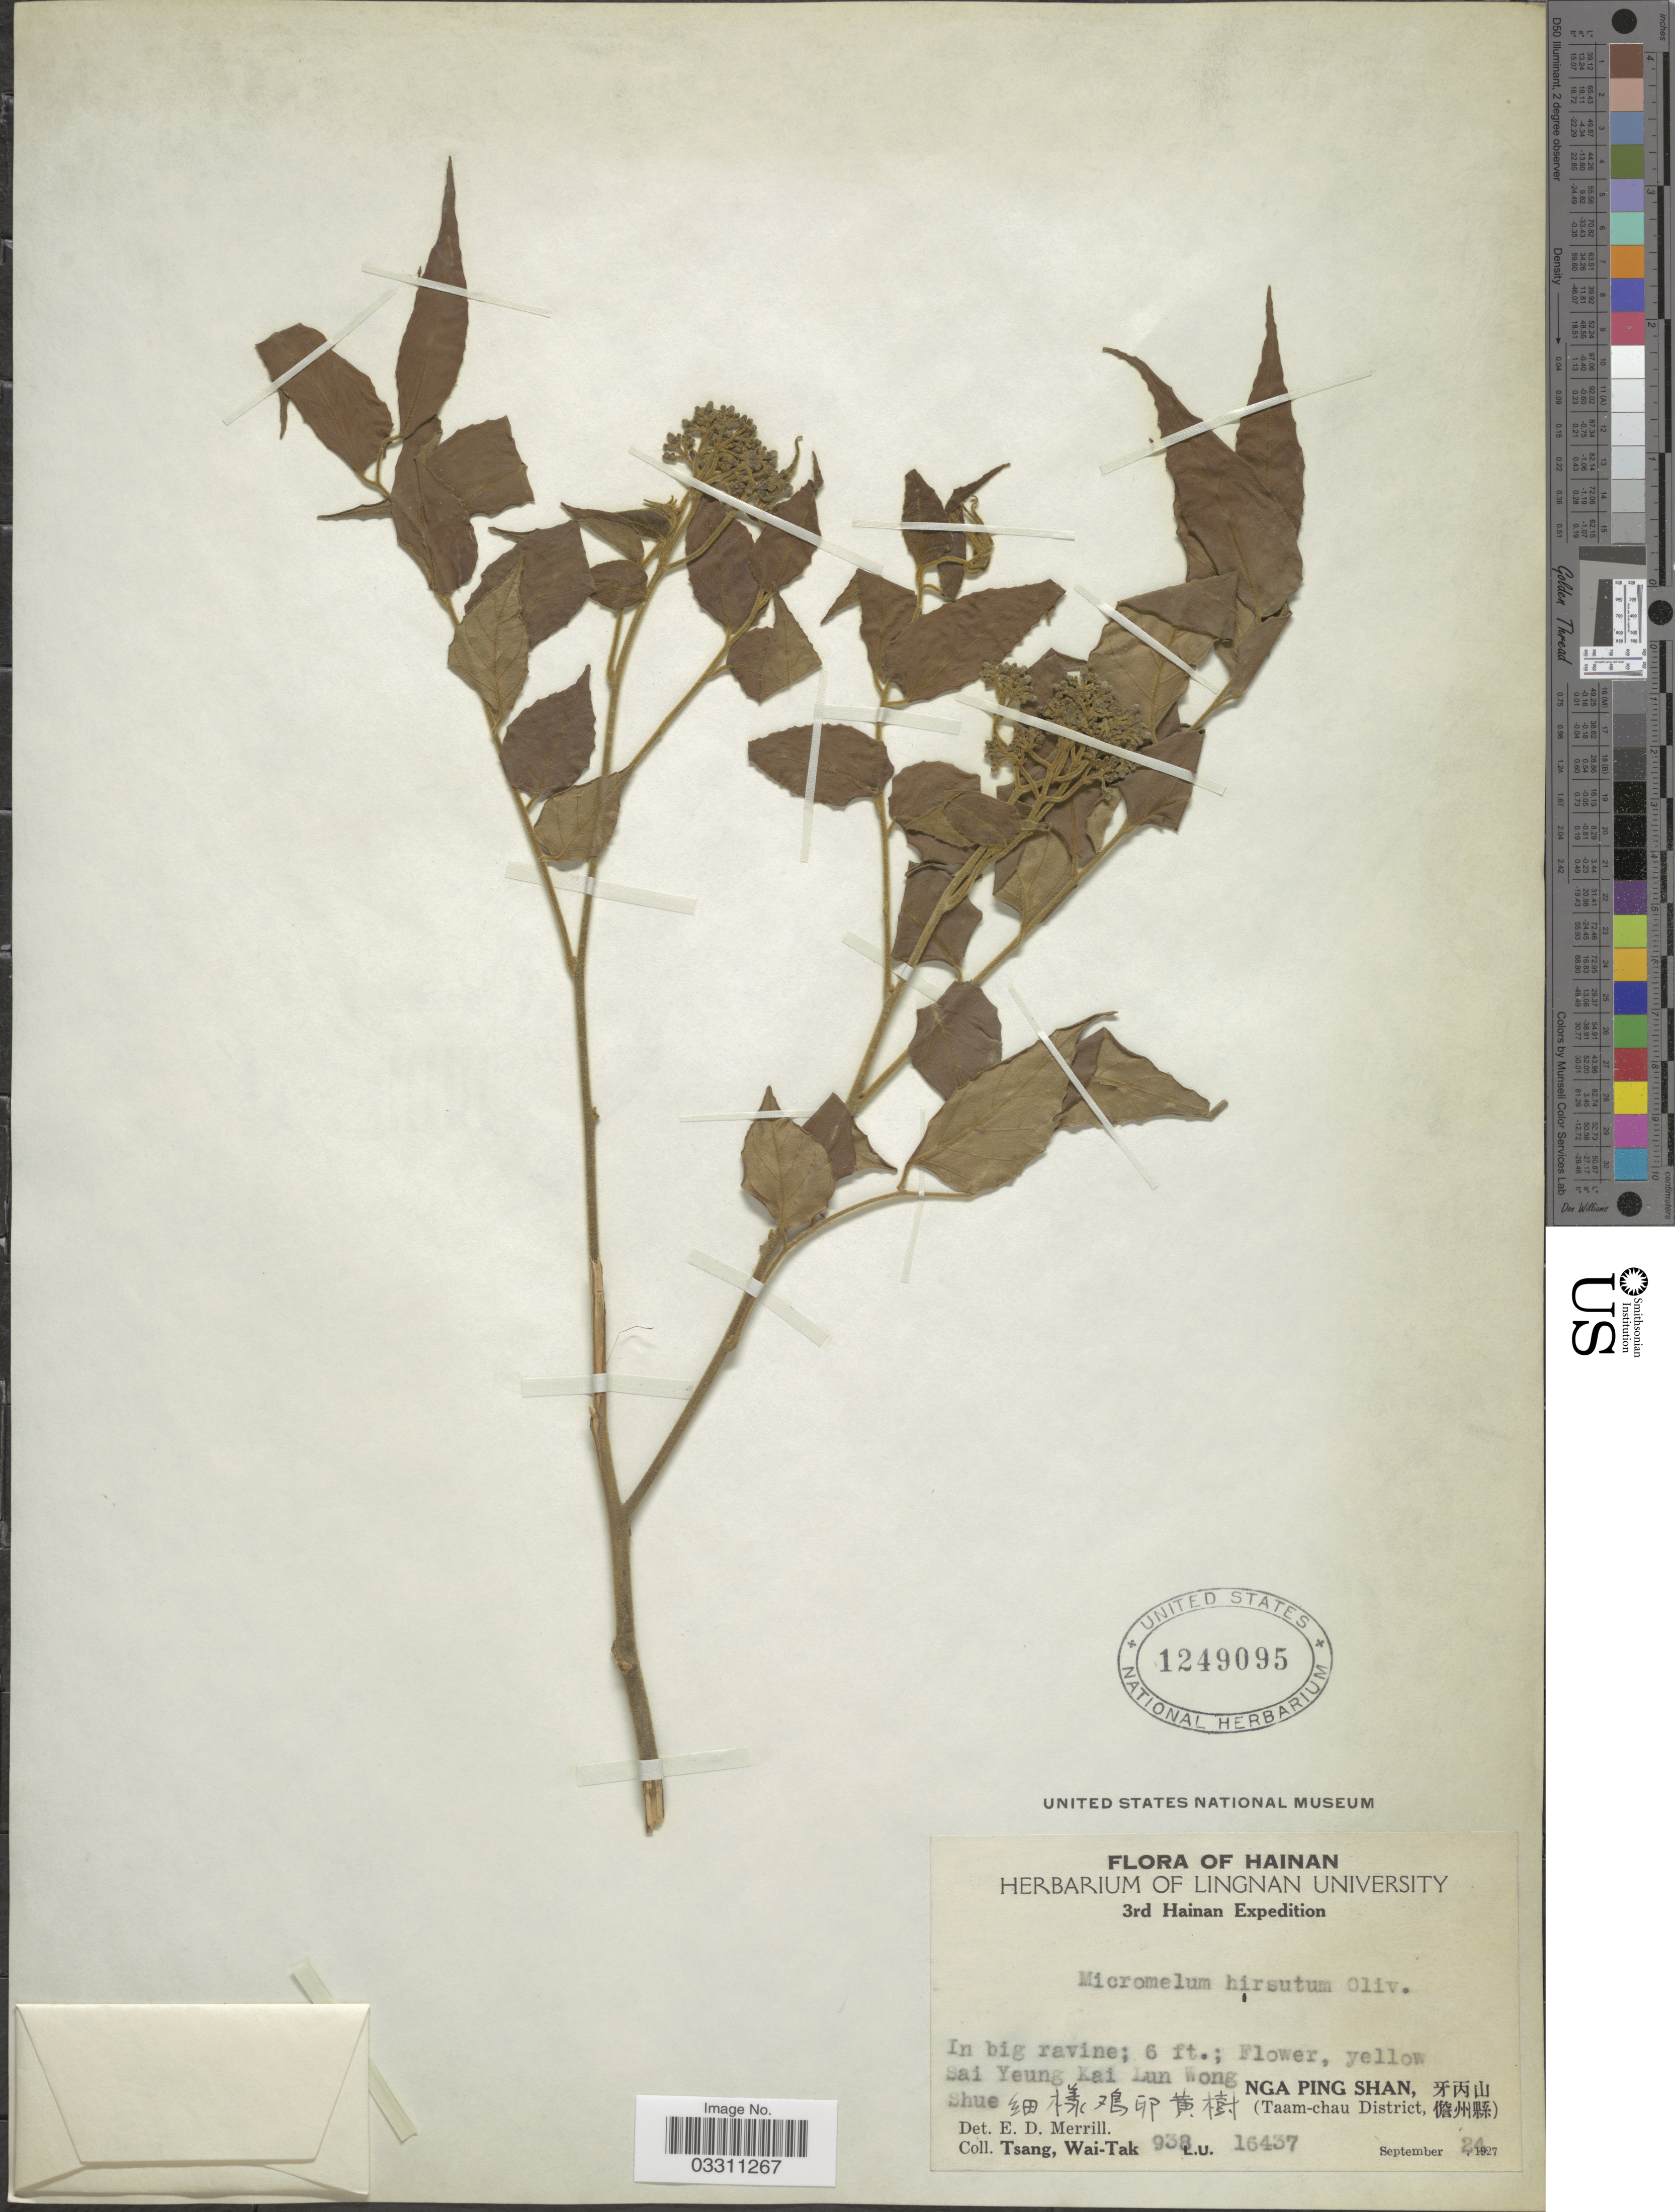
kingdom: Plantae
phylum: Tracheophyta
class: Magnoliopsida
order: Sapindales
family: Rutaceae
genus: Micromelum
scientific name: Micromelum hirsutum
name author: Oliv.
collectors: W. T. Tsang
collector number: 938L.U.16437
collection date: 1927-09-24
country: China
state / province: Hainan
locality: Sai Yeung Kai Lun Wong Shue X. [unsure placement] Nga Ping Shan, X. (Taam-chau District, X).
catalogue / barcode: US 1249095